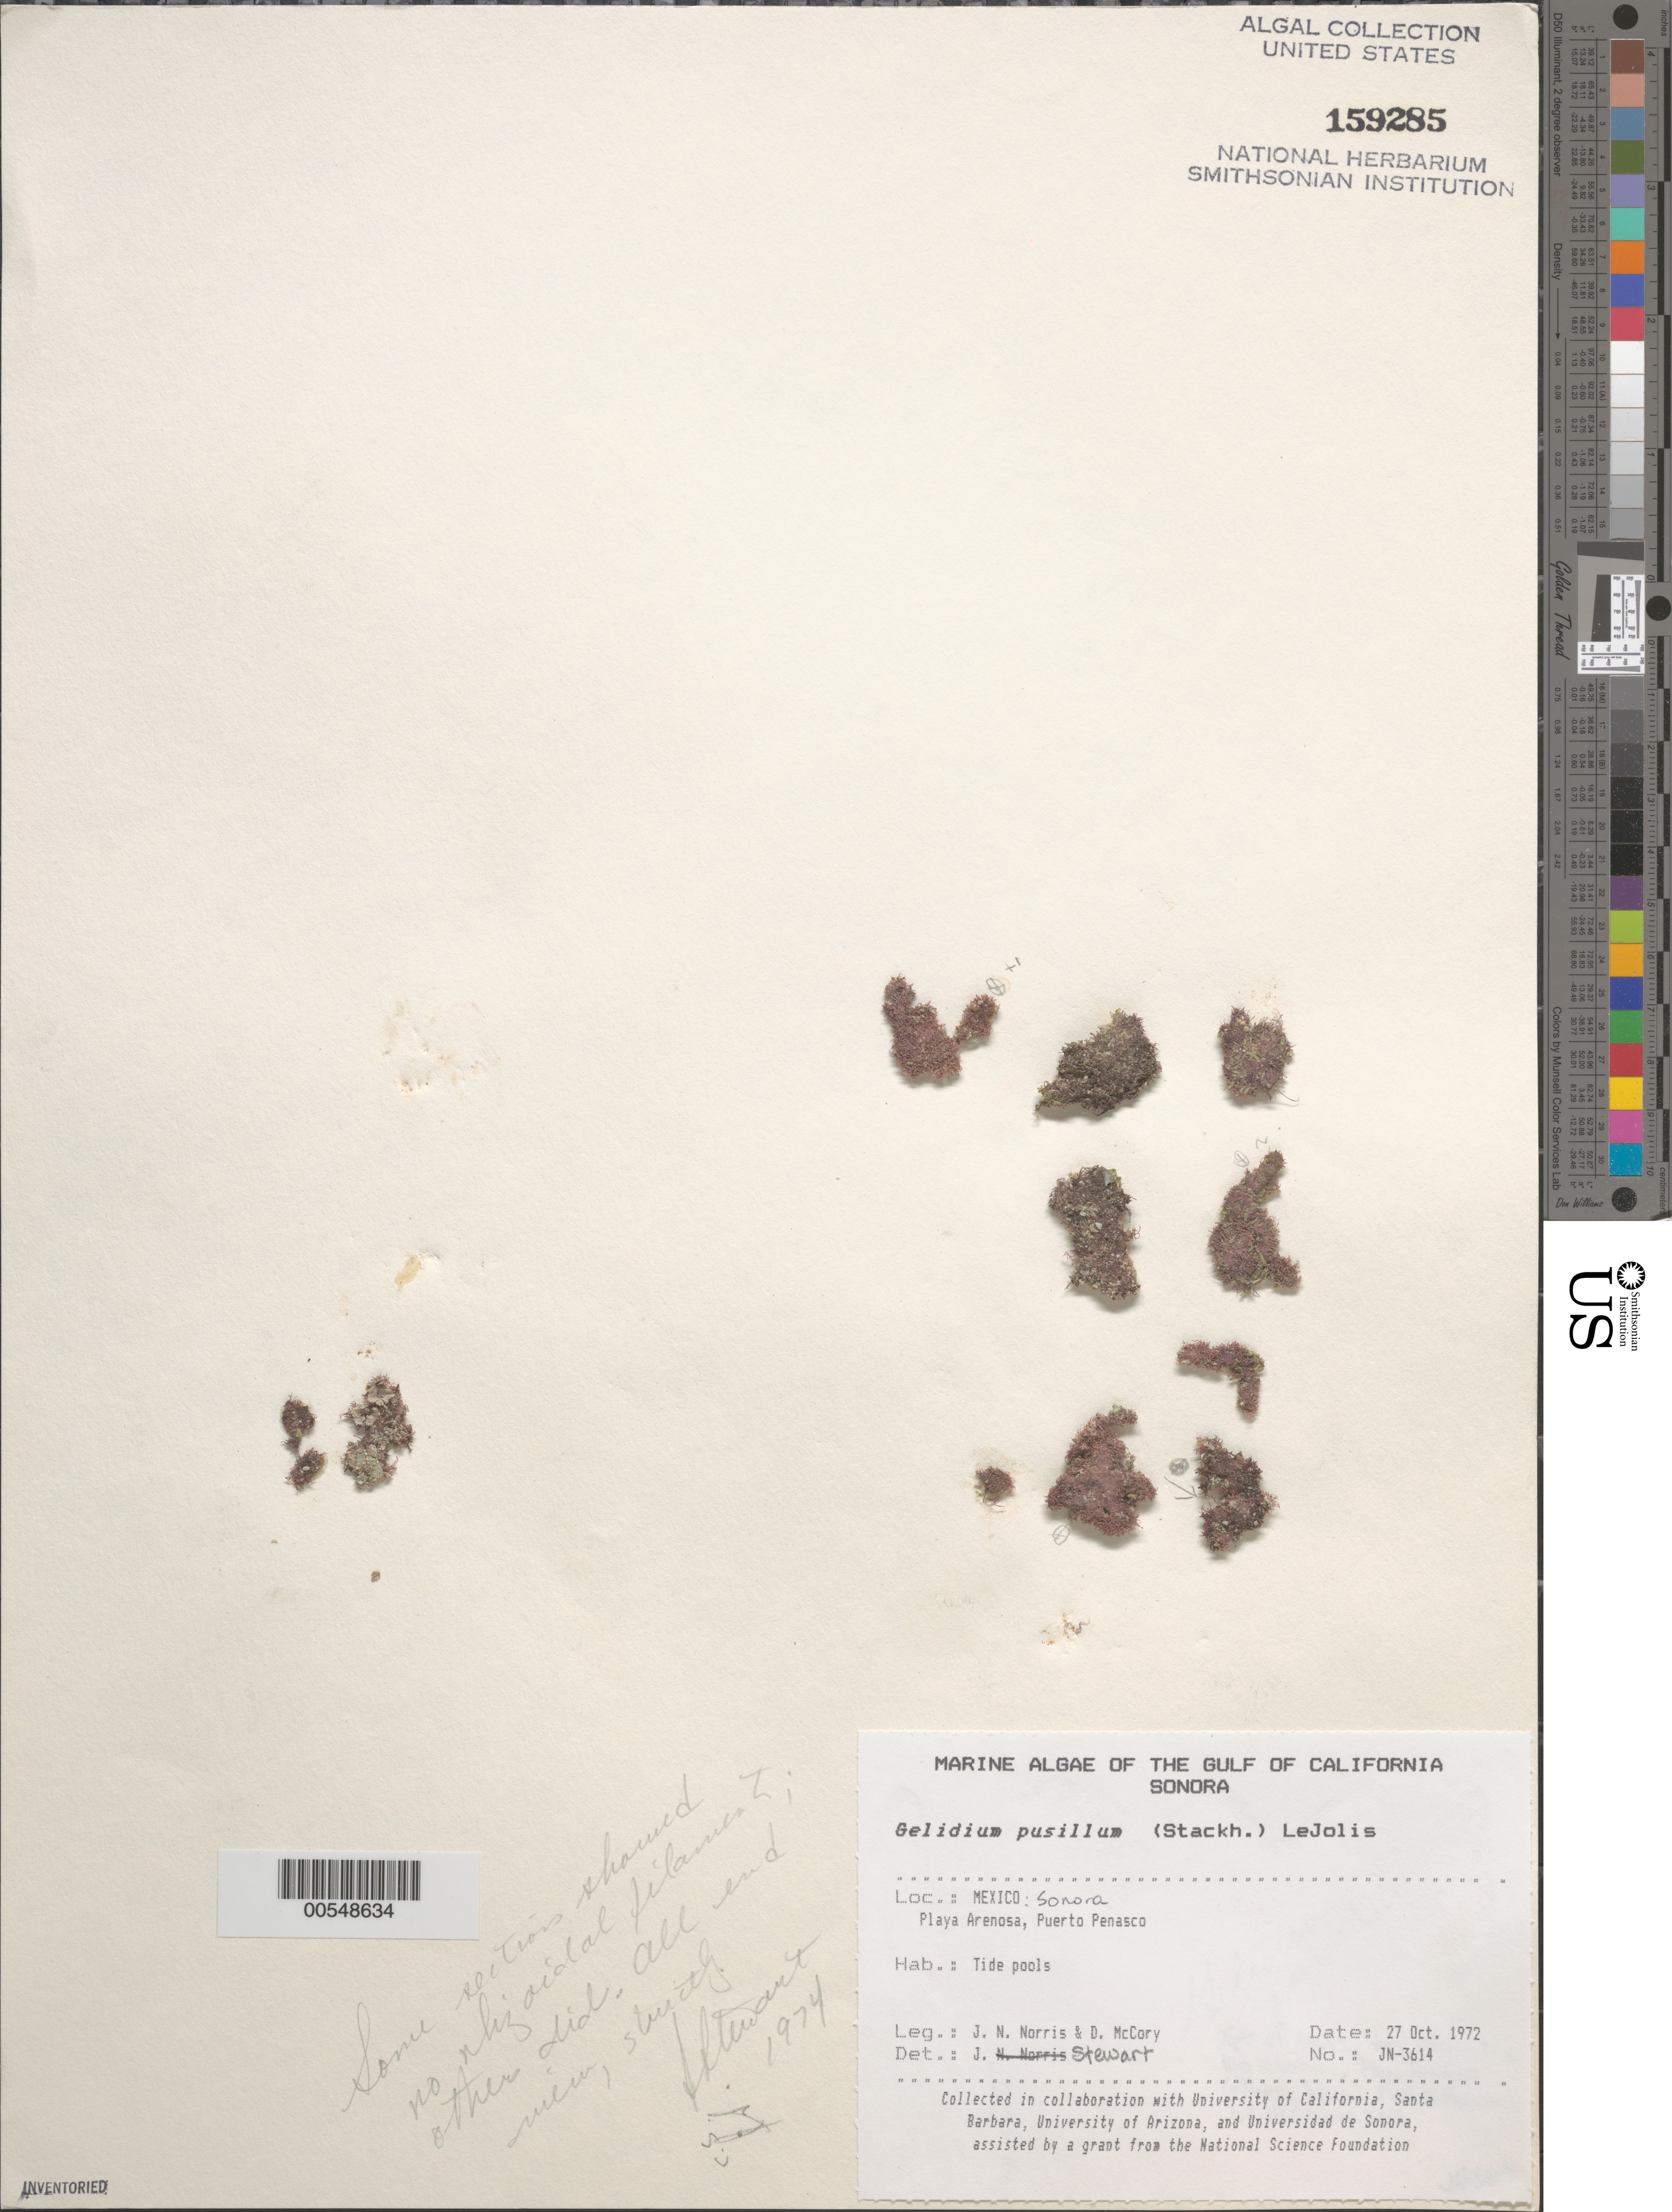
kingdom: Plantae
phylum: Rhodophyta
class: Florideophyceae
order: Gelidiales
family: Gelidiaceae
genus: Gelidium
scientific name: Gelidium pusillum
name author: (Stackh.) Le Jol.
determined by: Stewart, J.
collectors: J. N. Norris & D. McCory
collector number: JN-3614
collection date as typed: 27 Oct 1972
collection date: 1972-10-27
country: Mexico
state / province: Sonora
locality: Playa Arenosa, Puerto Penasco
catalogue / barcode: US 159285